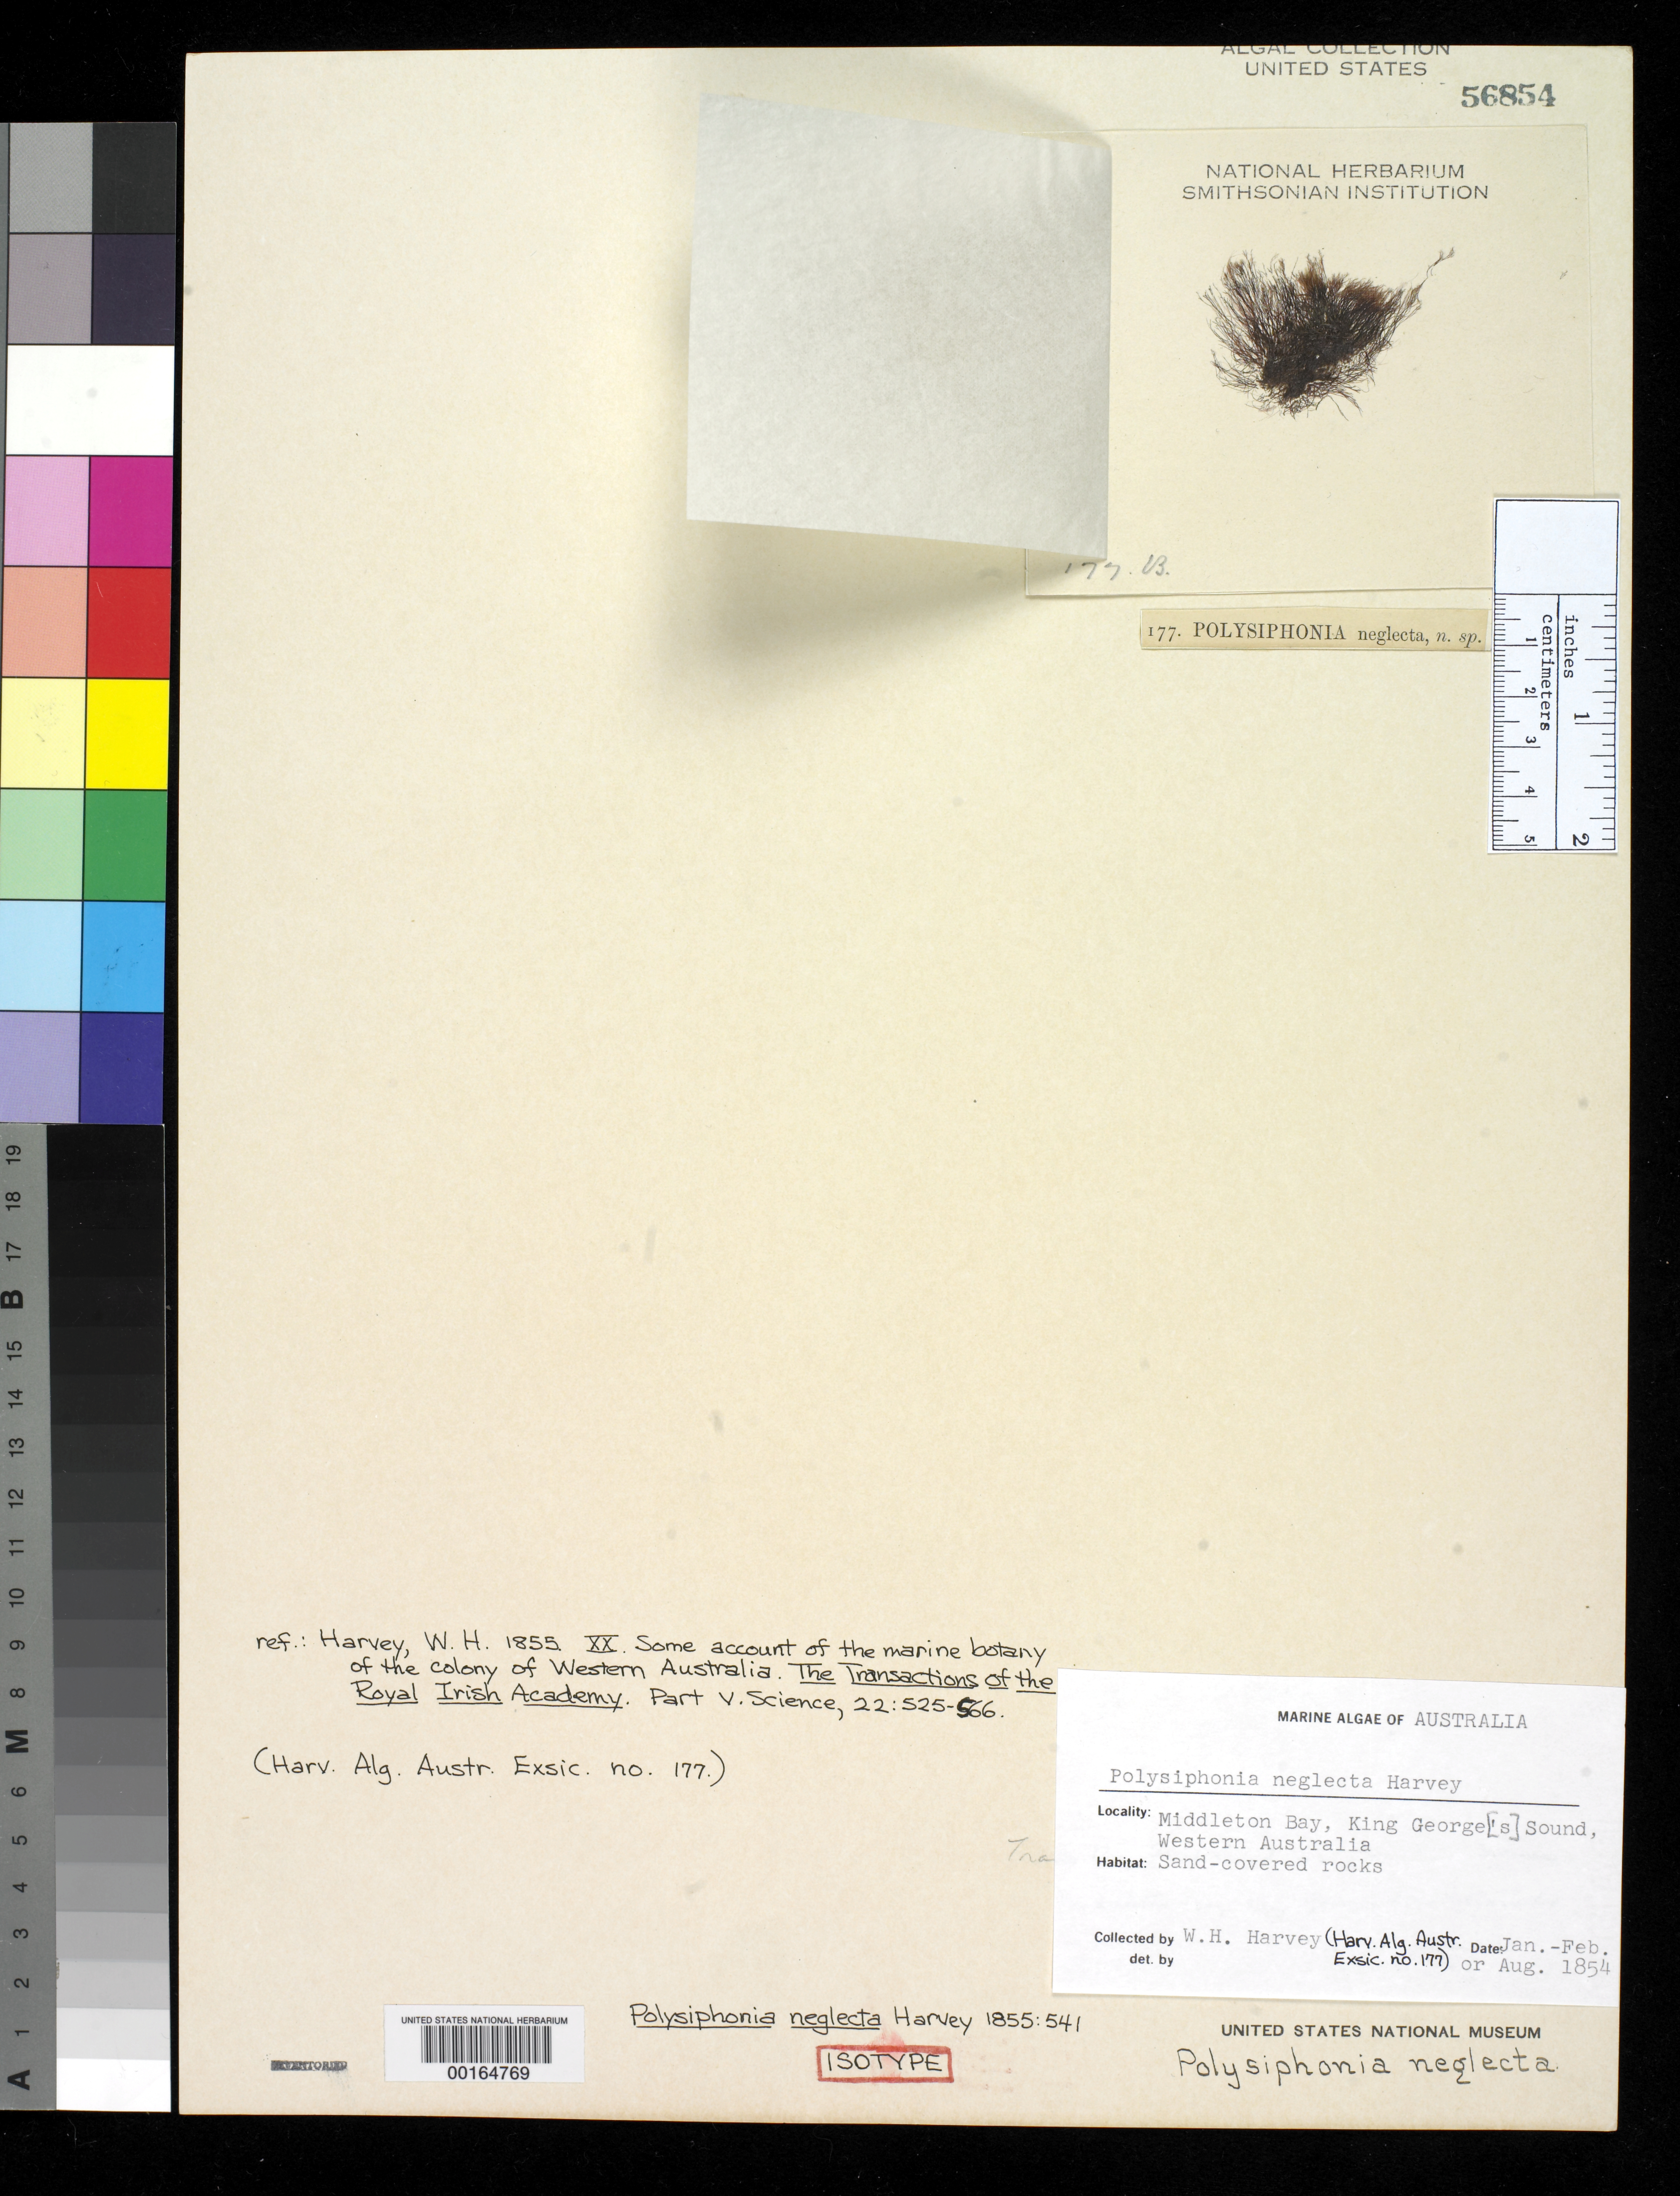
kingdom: Plantae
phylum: Rhodophyta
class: Florideophyceae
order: Ceramiales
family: Rhodomelaceae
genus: Polysiphonia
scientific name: Polysiphonia neglecta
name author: Harv.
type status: Isotype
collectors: W. Harvey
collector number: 177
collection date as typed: Jan 1854 or -- Aug 1854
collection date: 1854-01 or 1854-08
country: Australia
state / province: Western Australia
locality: Middleton Bay, King George Sound.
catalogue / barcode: US 56854